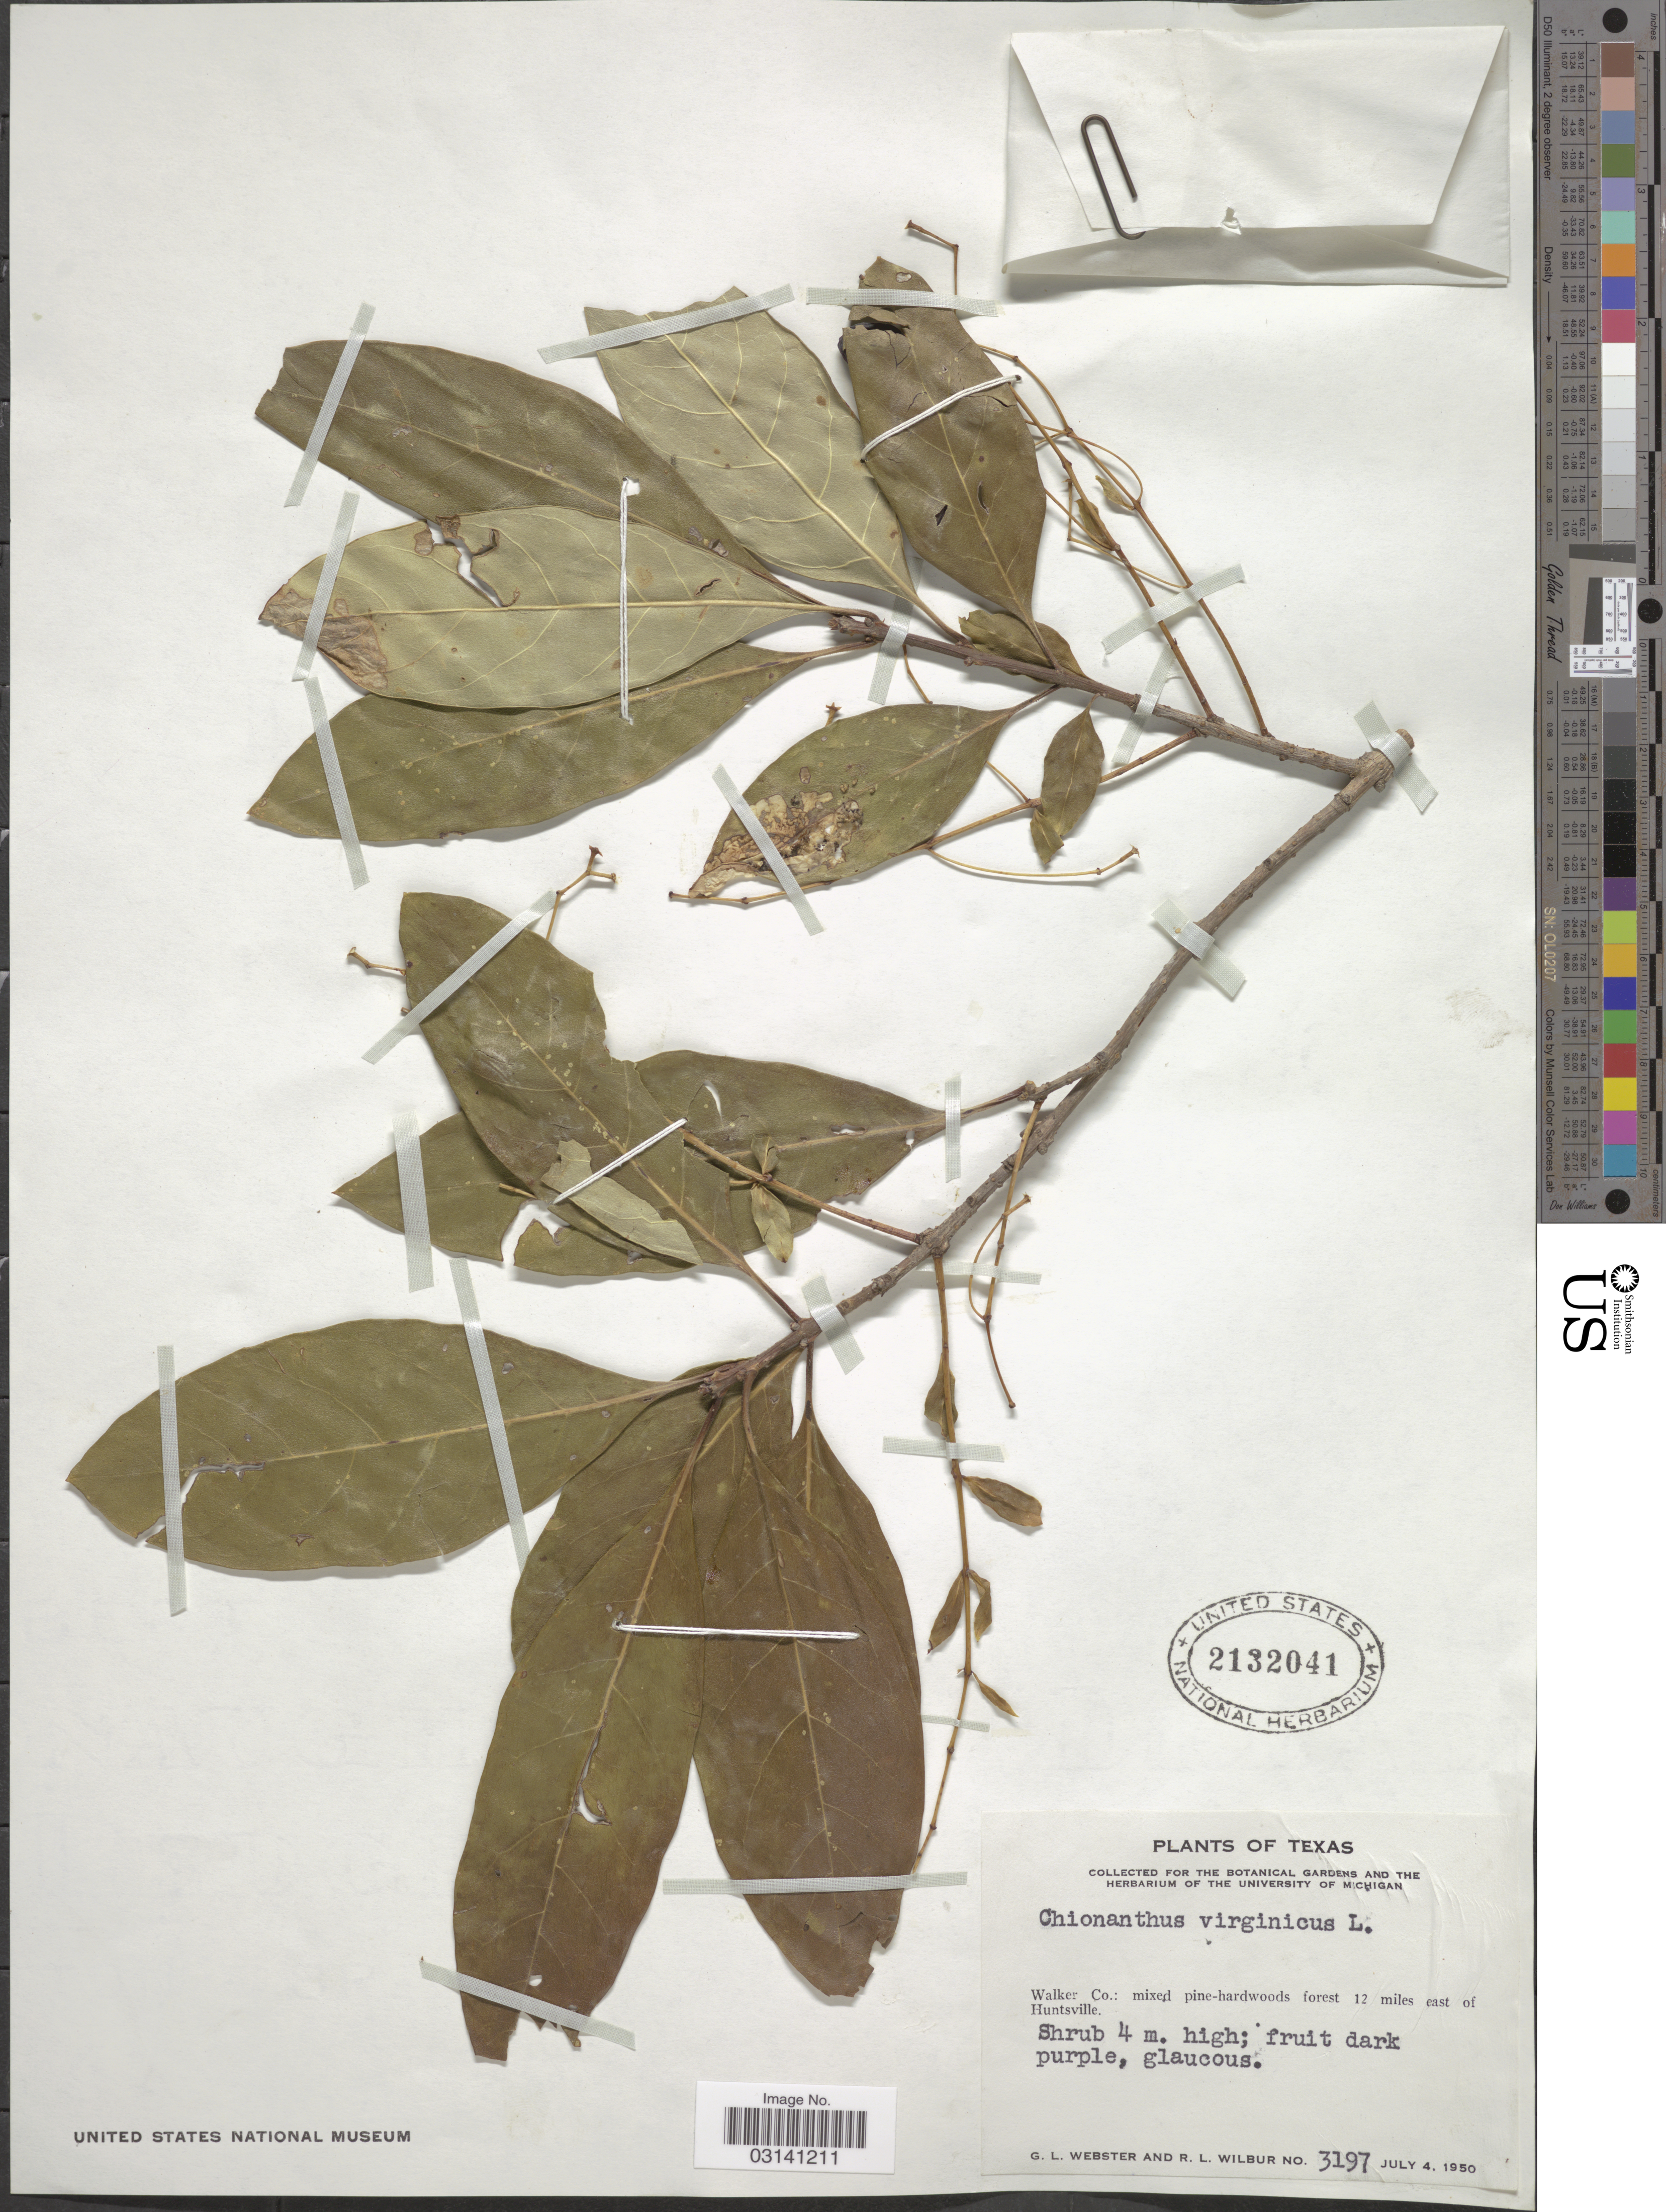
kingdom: Plantae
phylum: Tracheophyta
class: Magnoliopsida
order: Lamiales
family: Oleaceae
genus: Chionanthus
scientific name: Chionanthus virginicus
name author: L.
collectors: G. L. Webster & R. L. Wilbur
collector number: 3197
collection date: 1950-07-04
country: United States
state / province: Texas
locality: Walker Co.: mixed pine-hardwoods forest 12 miles east of Huntsville.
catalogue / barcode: US 2132041